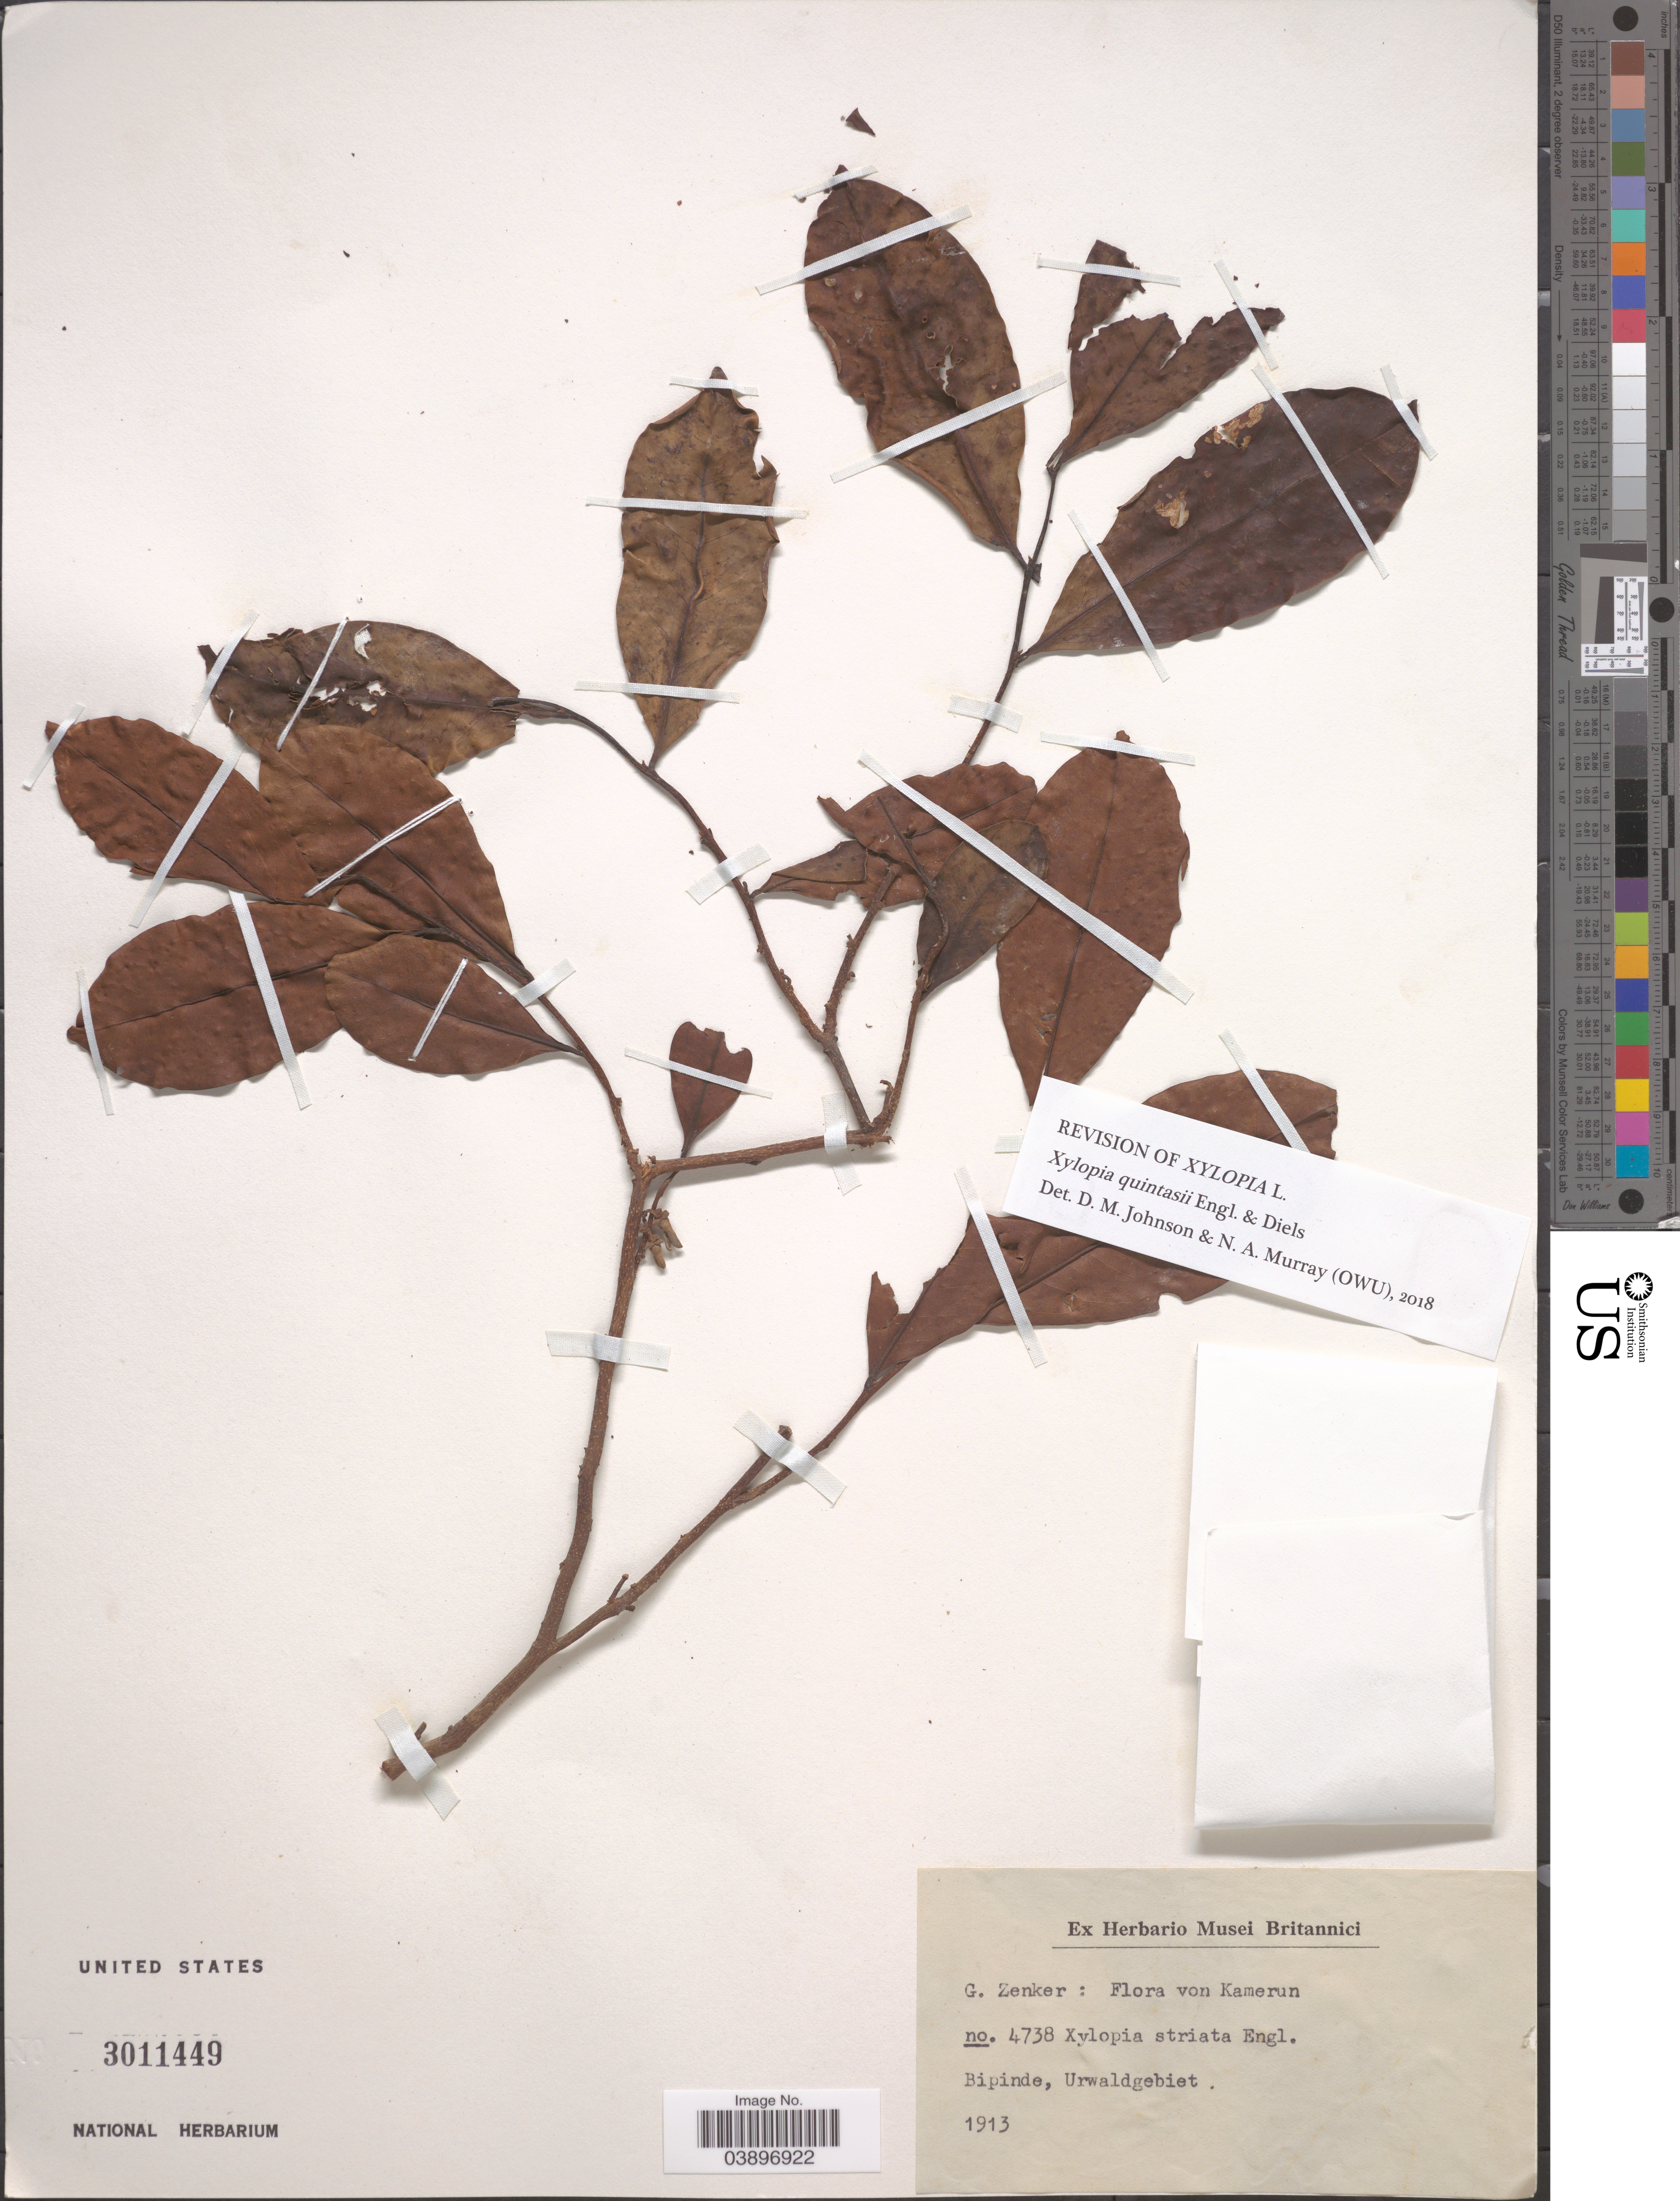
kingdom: Plantae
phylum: Tracheophyta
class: Magnoliopsida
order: Magnoliales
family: Annonaceae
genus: Xylopia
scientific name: Xylopia quintasii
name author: Pierre ex Engl. & Diels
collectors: G. A. Zenker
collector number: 4738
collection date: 1913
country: Cameroon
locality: Bipinde, Urwaldgebiet.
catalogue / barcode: US 3011449